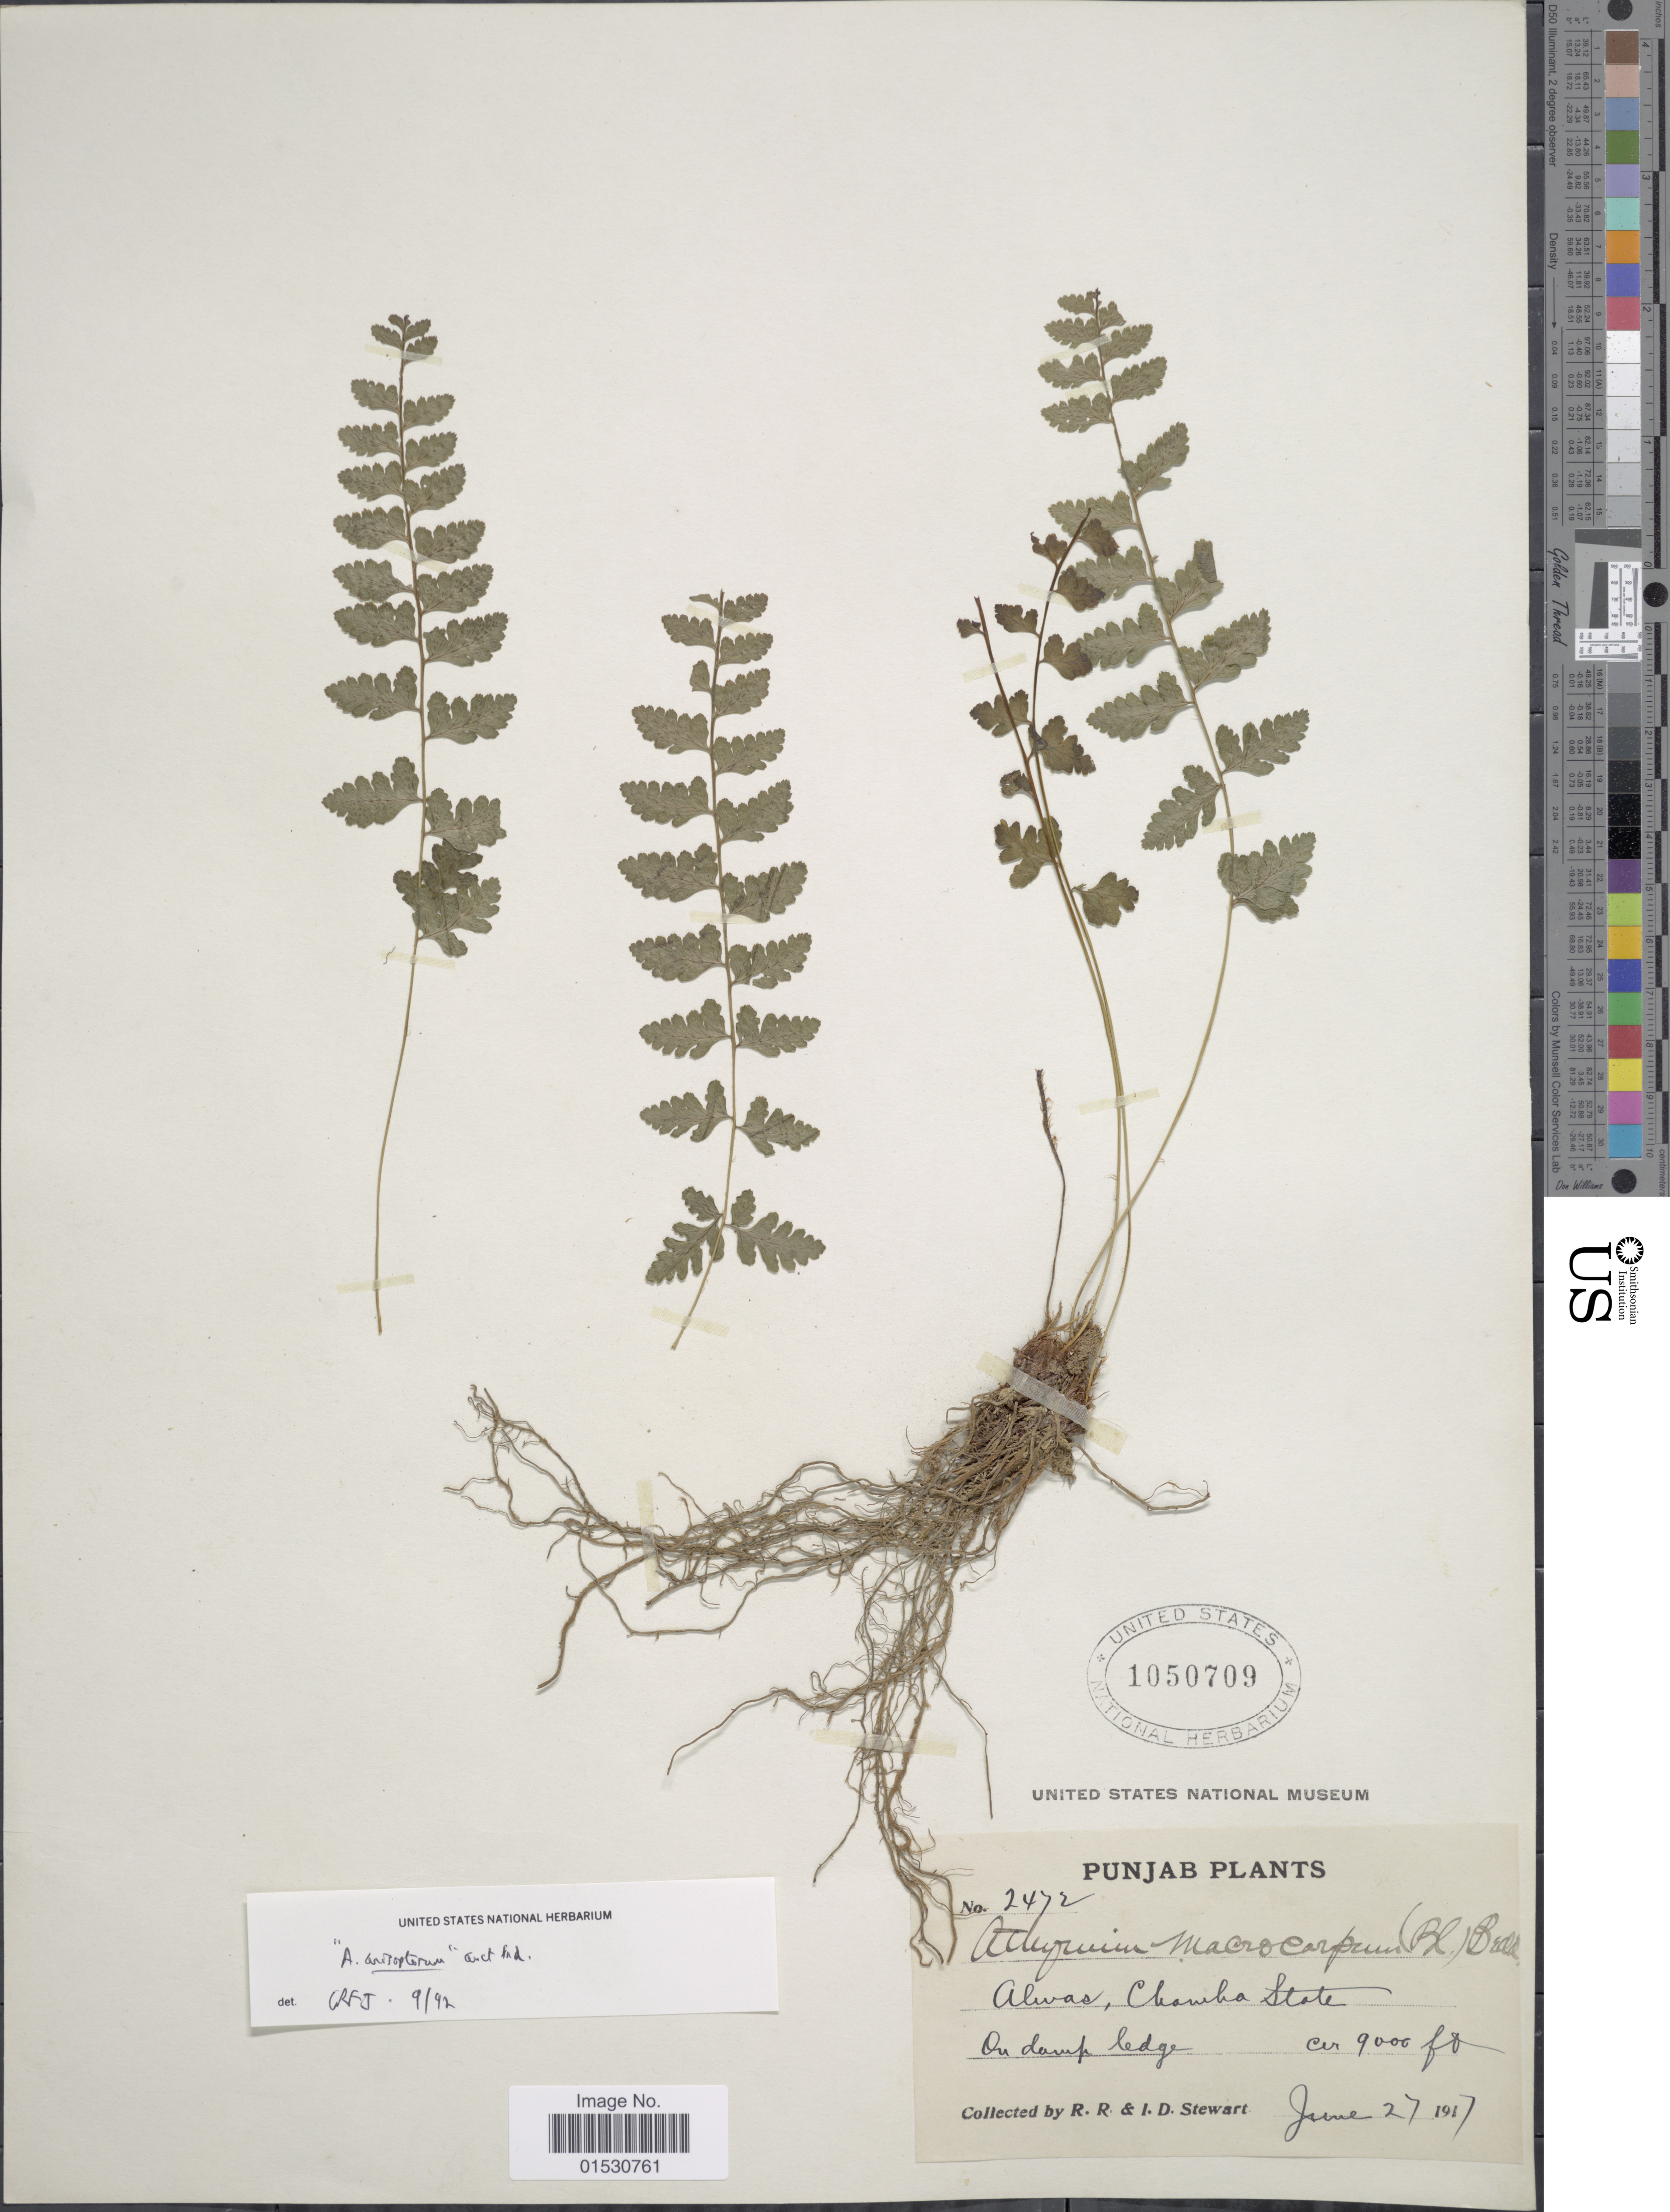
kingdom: Plantae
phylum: Tracheophyta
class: Polypodiopsida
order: Polypodiales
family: Athyriaceae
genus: Athyrium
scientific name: Athyrium macrocarpon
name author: Bedd.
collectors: R. R. Stewart & I. Stewart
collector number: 2472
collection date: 1917-06-27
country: India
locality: Punjab, Alwas, Chamba State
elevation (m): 2743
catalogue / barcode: US 1050709